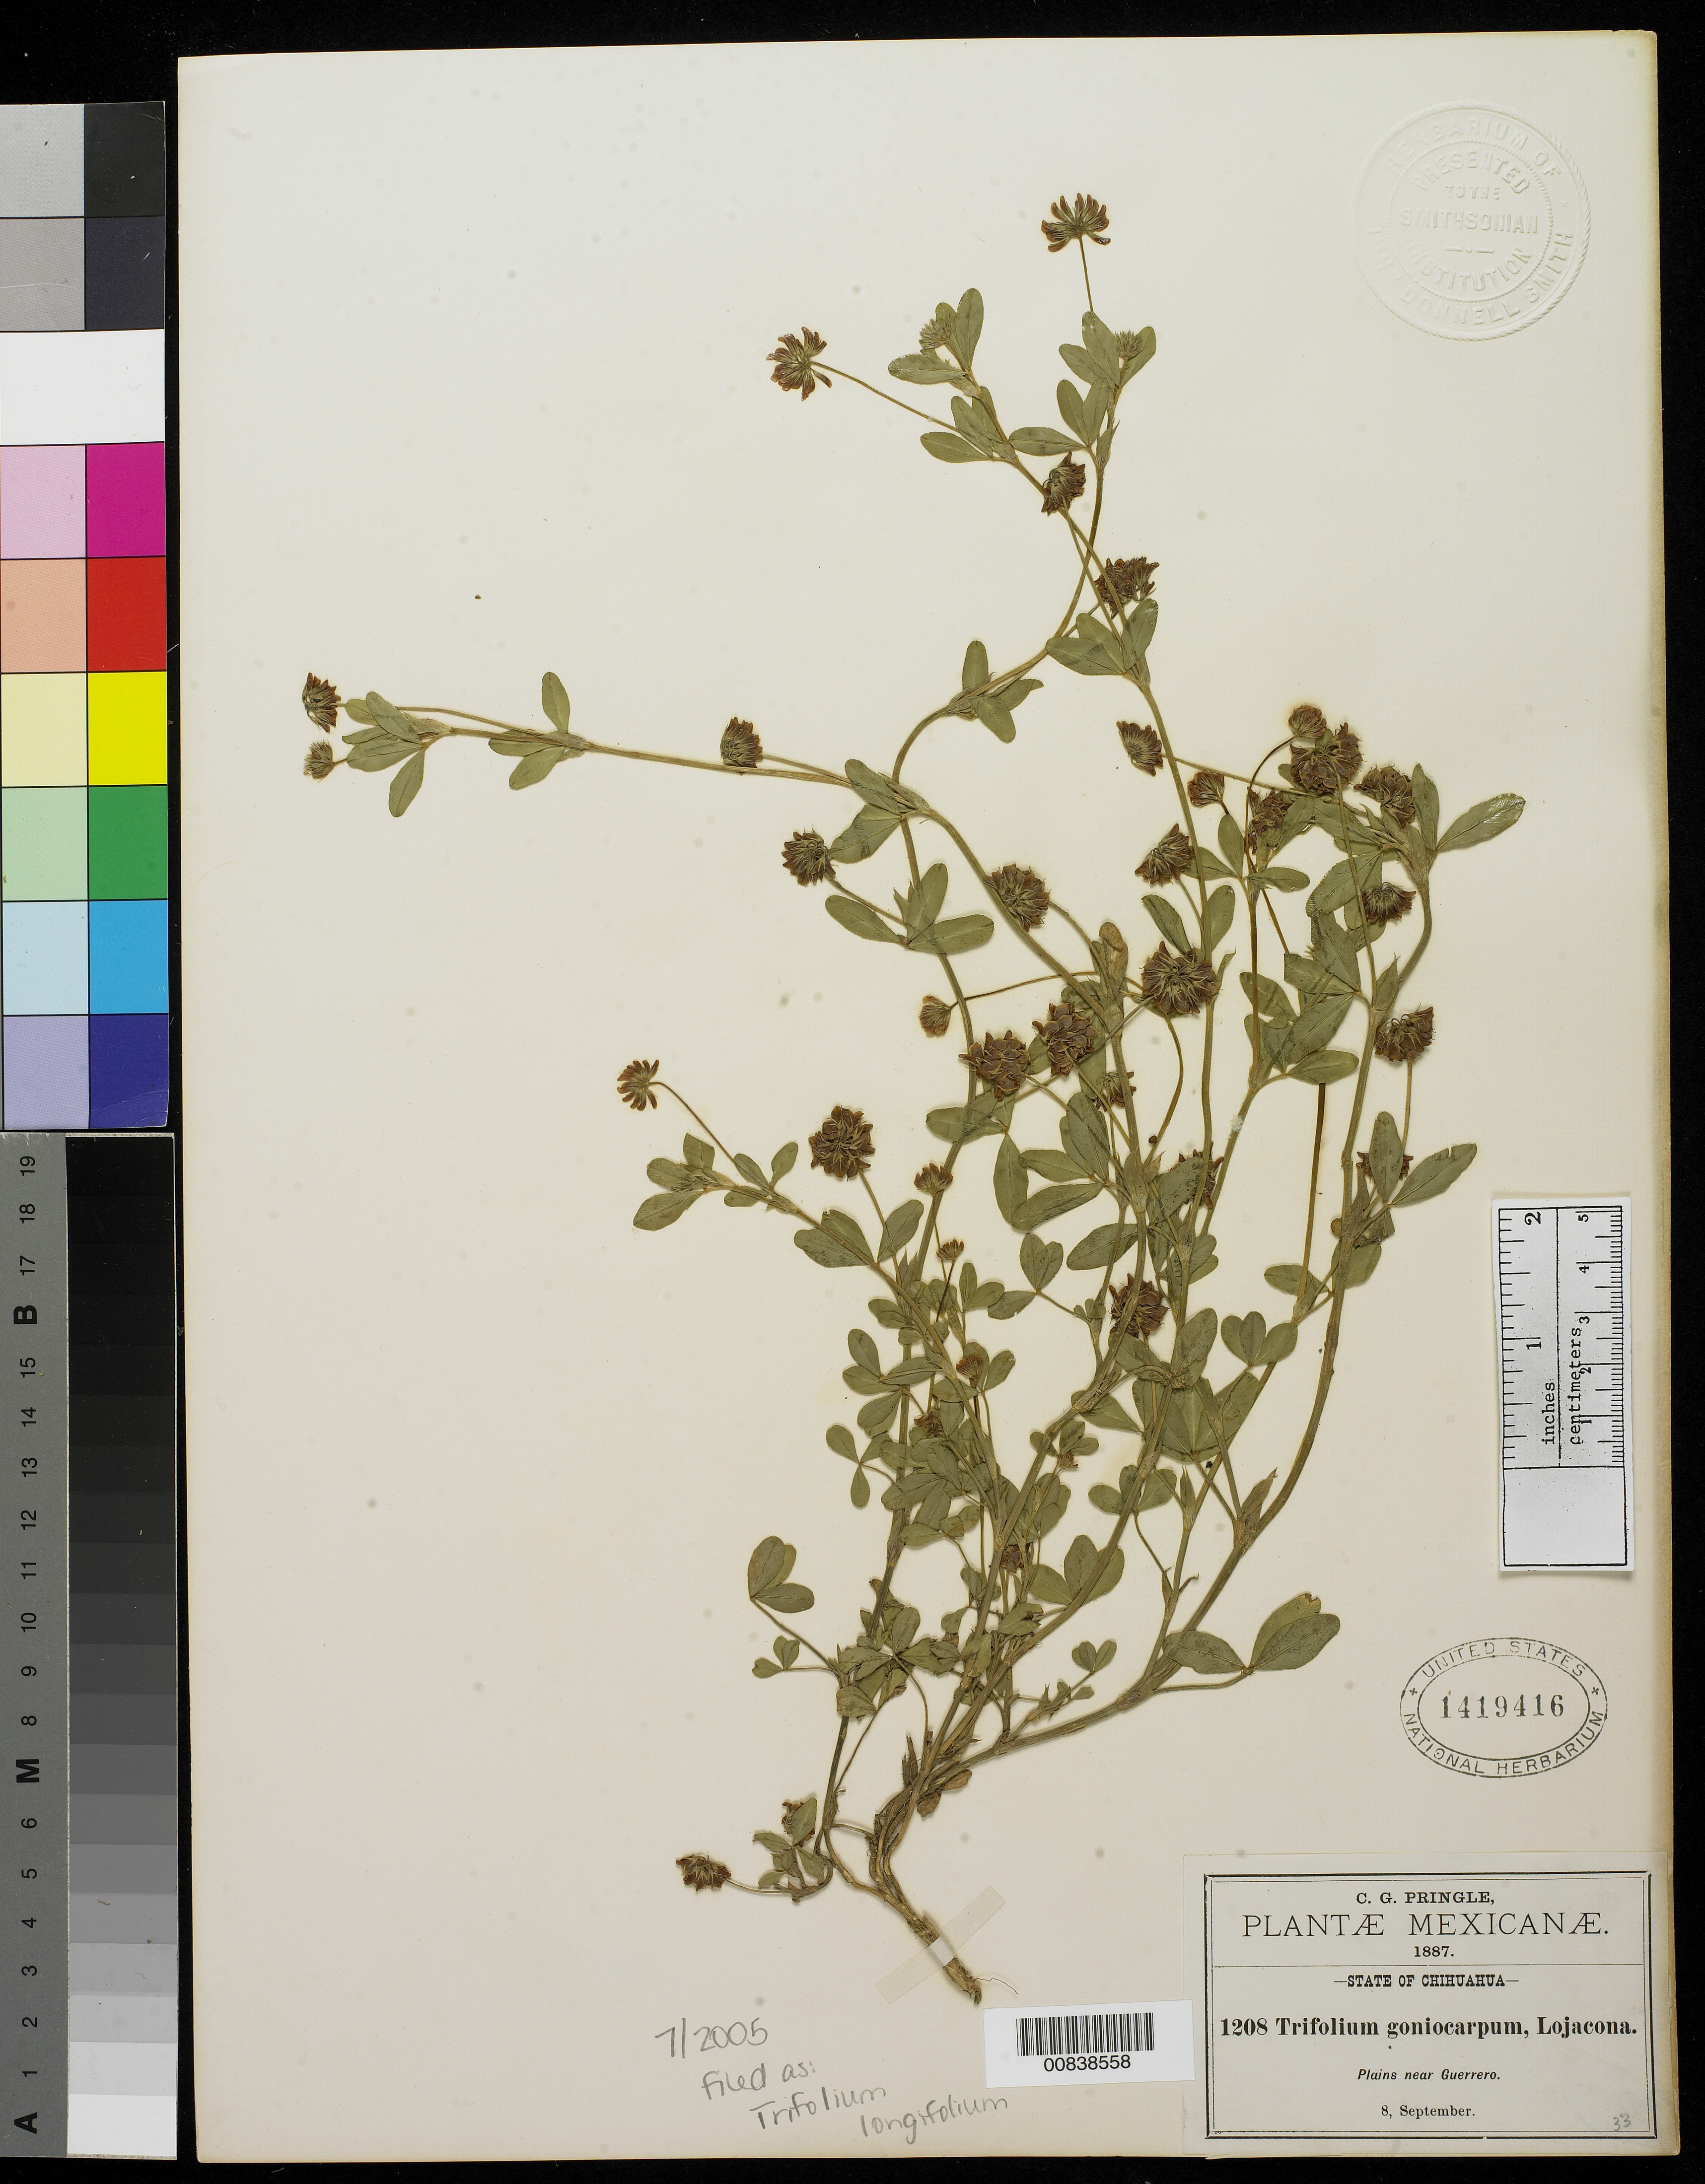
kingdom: Plantae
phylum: Tracheophyta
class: Magnoliopsida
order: Fabales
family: Fabaceae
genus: Trifolium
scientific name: Trifolium longifolium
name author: House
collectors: C. G. Pringle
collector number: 1208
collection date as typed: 08 Sep 1887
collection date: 1887-09-08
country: Mexico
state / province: Chihuahua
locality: Plains near Guerrero.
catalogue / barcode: US 1419416